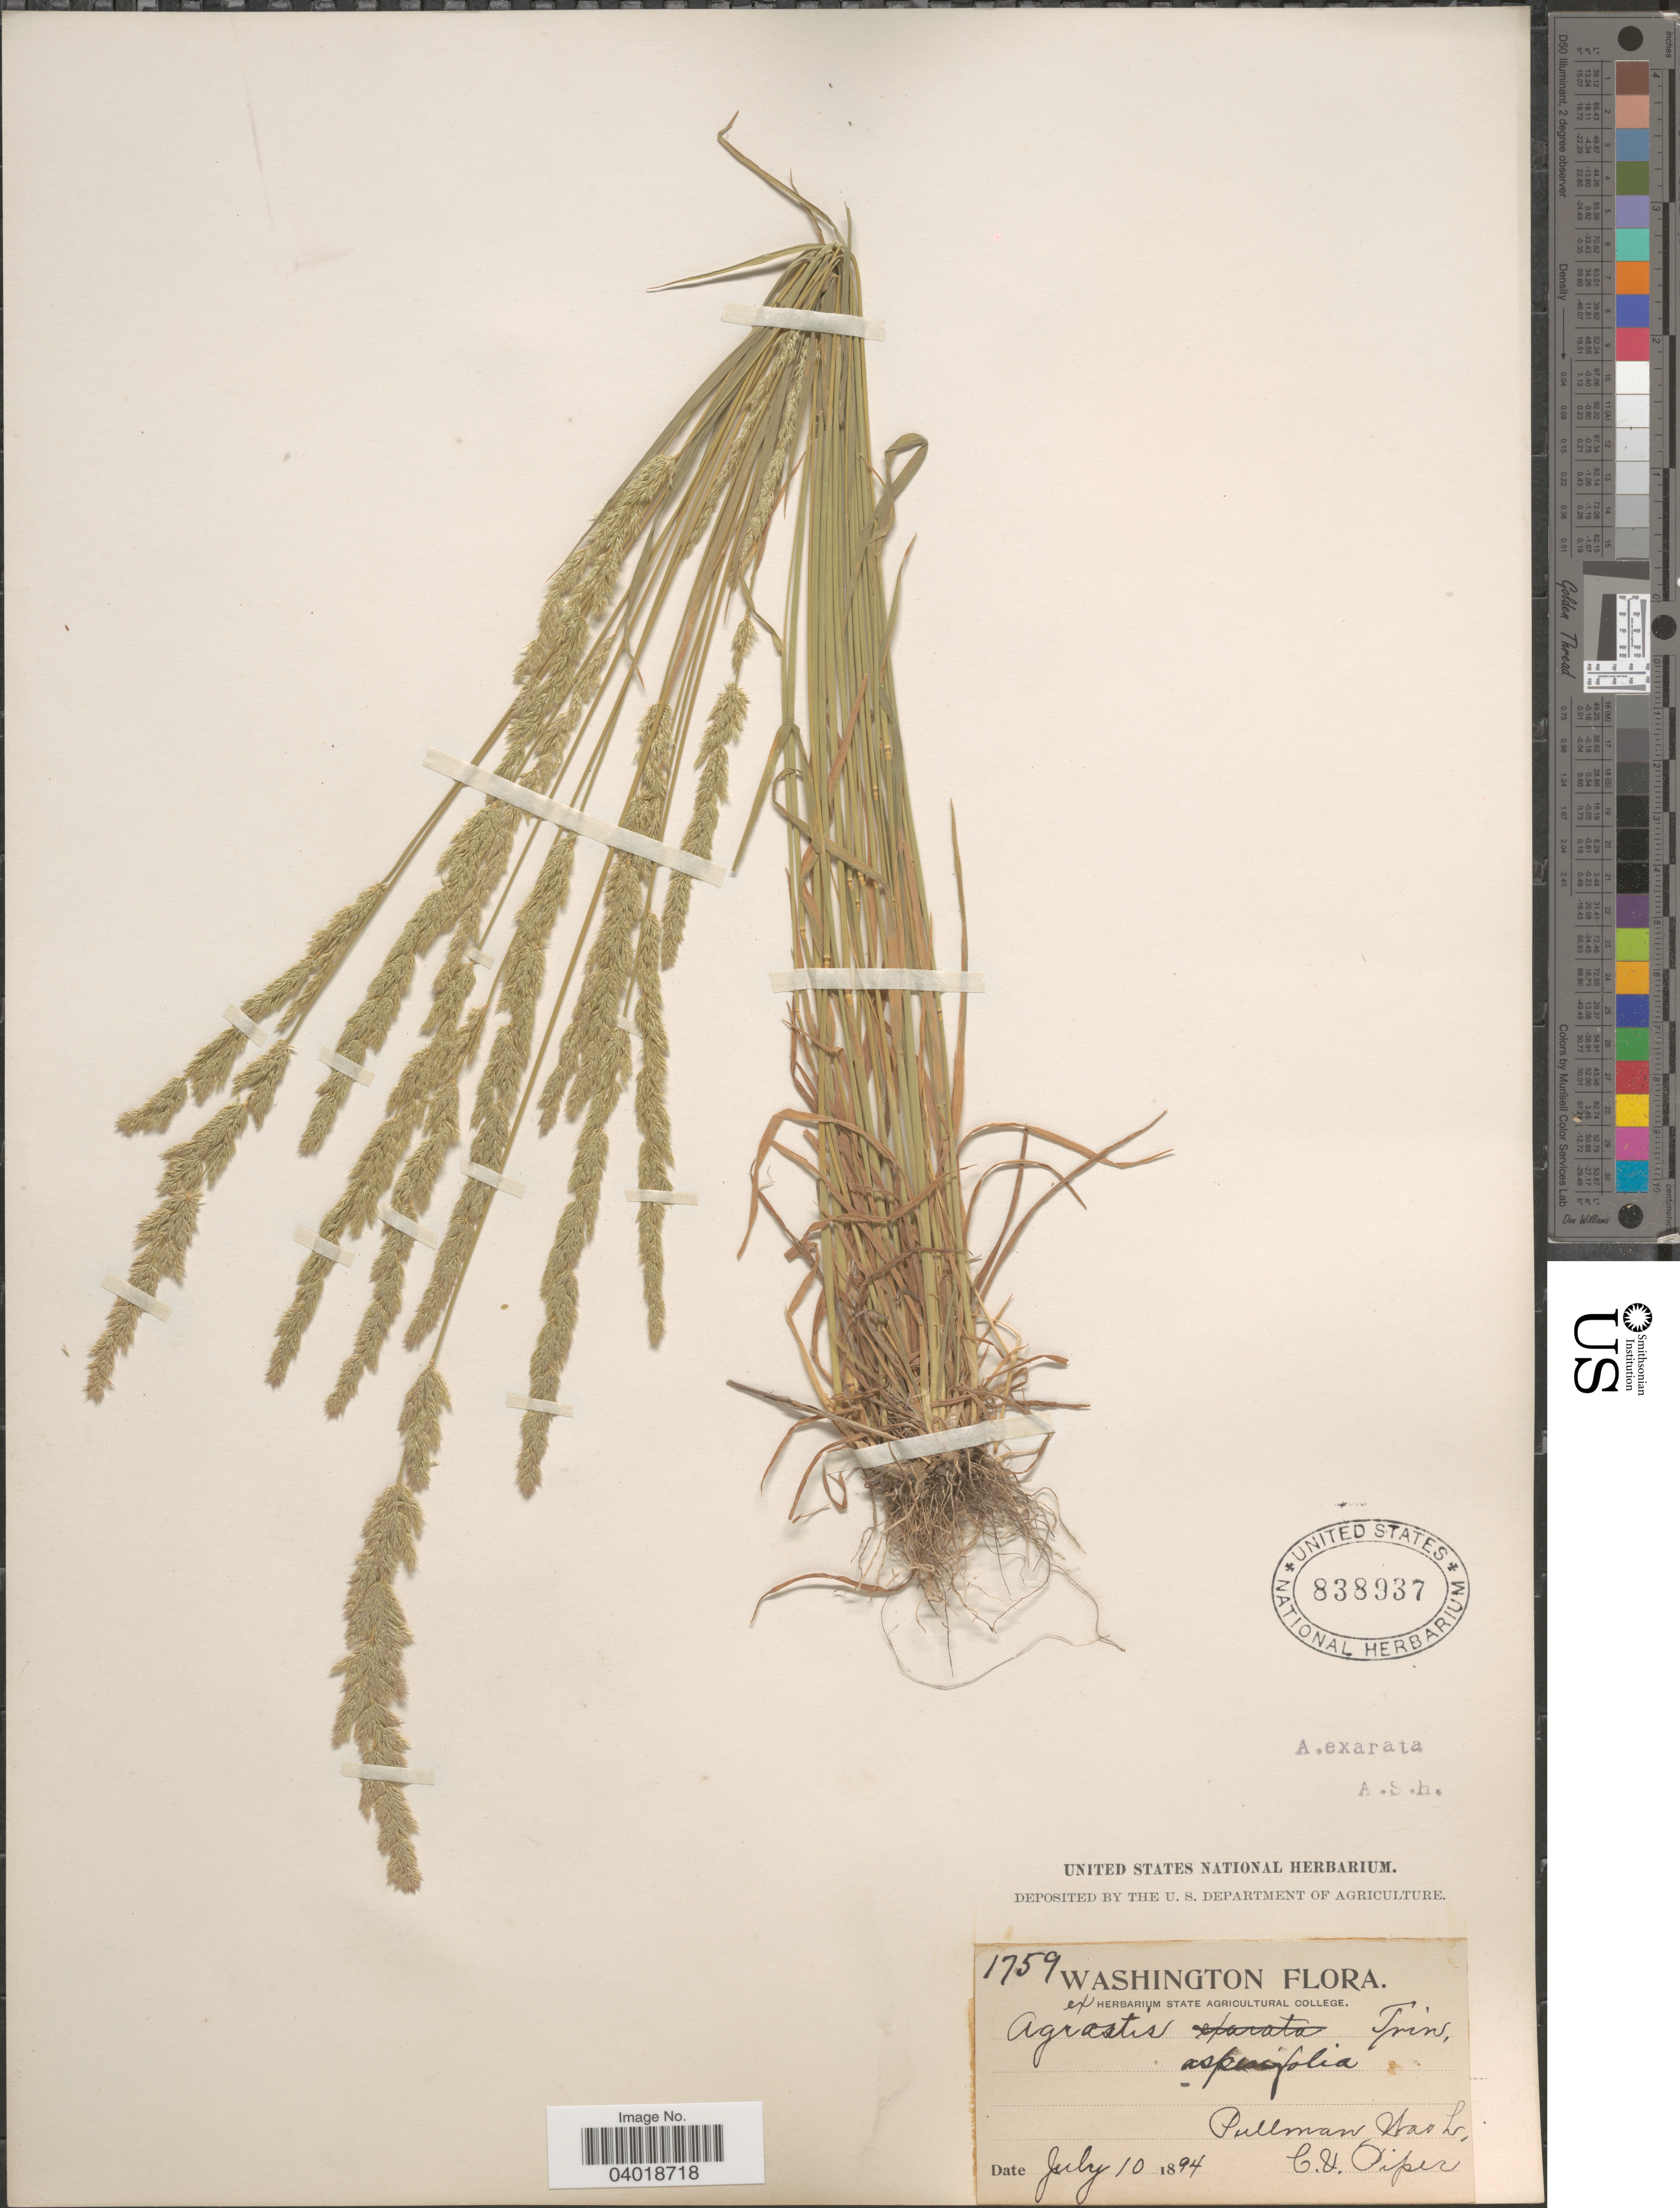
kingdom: Plantae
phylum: Tracheophyta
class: Liliopsida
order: Poales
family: Poaceae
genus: Agrostis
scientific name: Agrostis exarata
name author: Trin.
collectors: C. V. Piper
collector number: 1759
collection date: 1894-07-10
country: United States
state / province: Washington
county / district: Whitman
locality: Pullman.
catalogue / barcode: US 838937